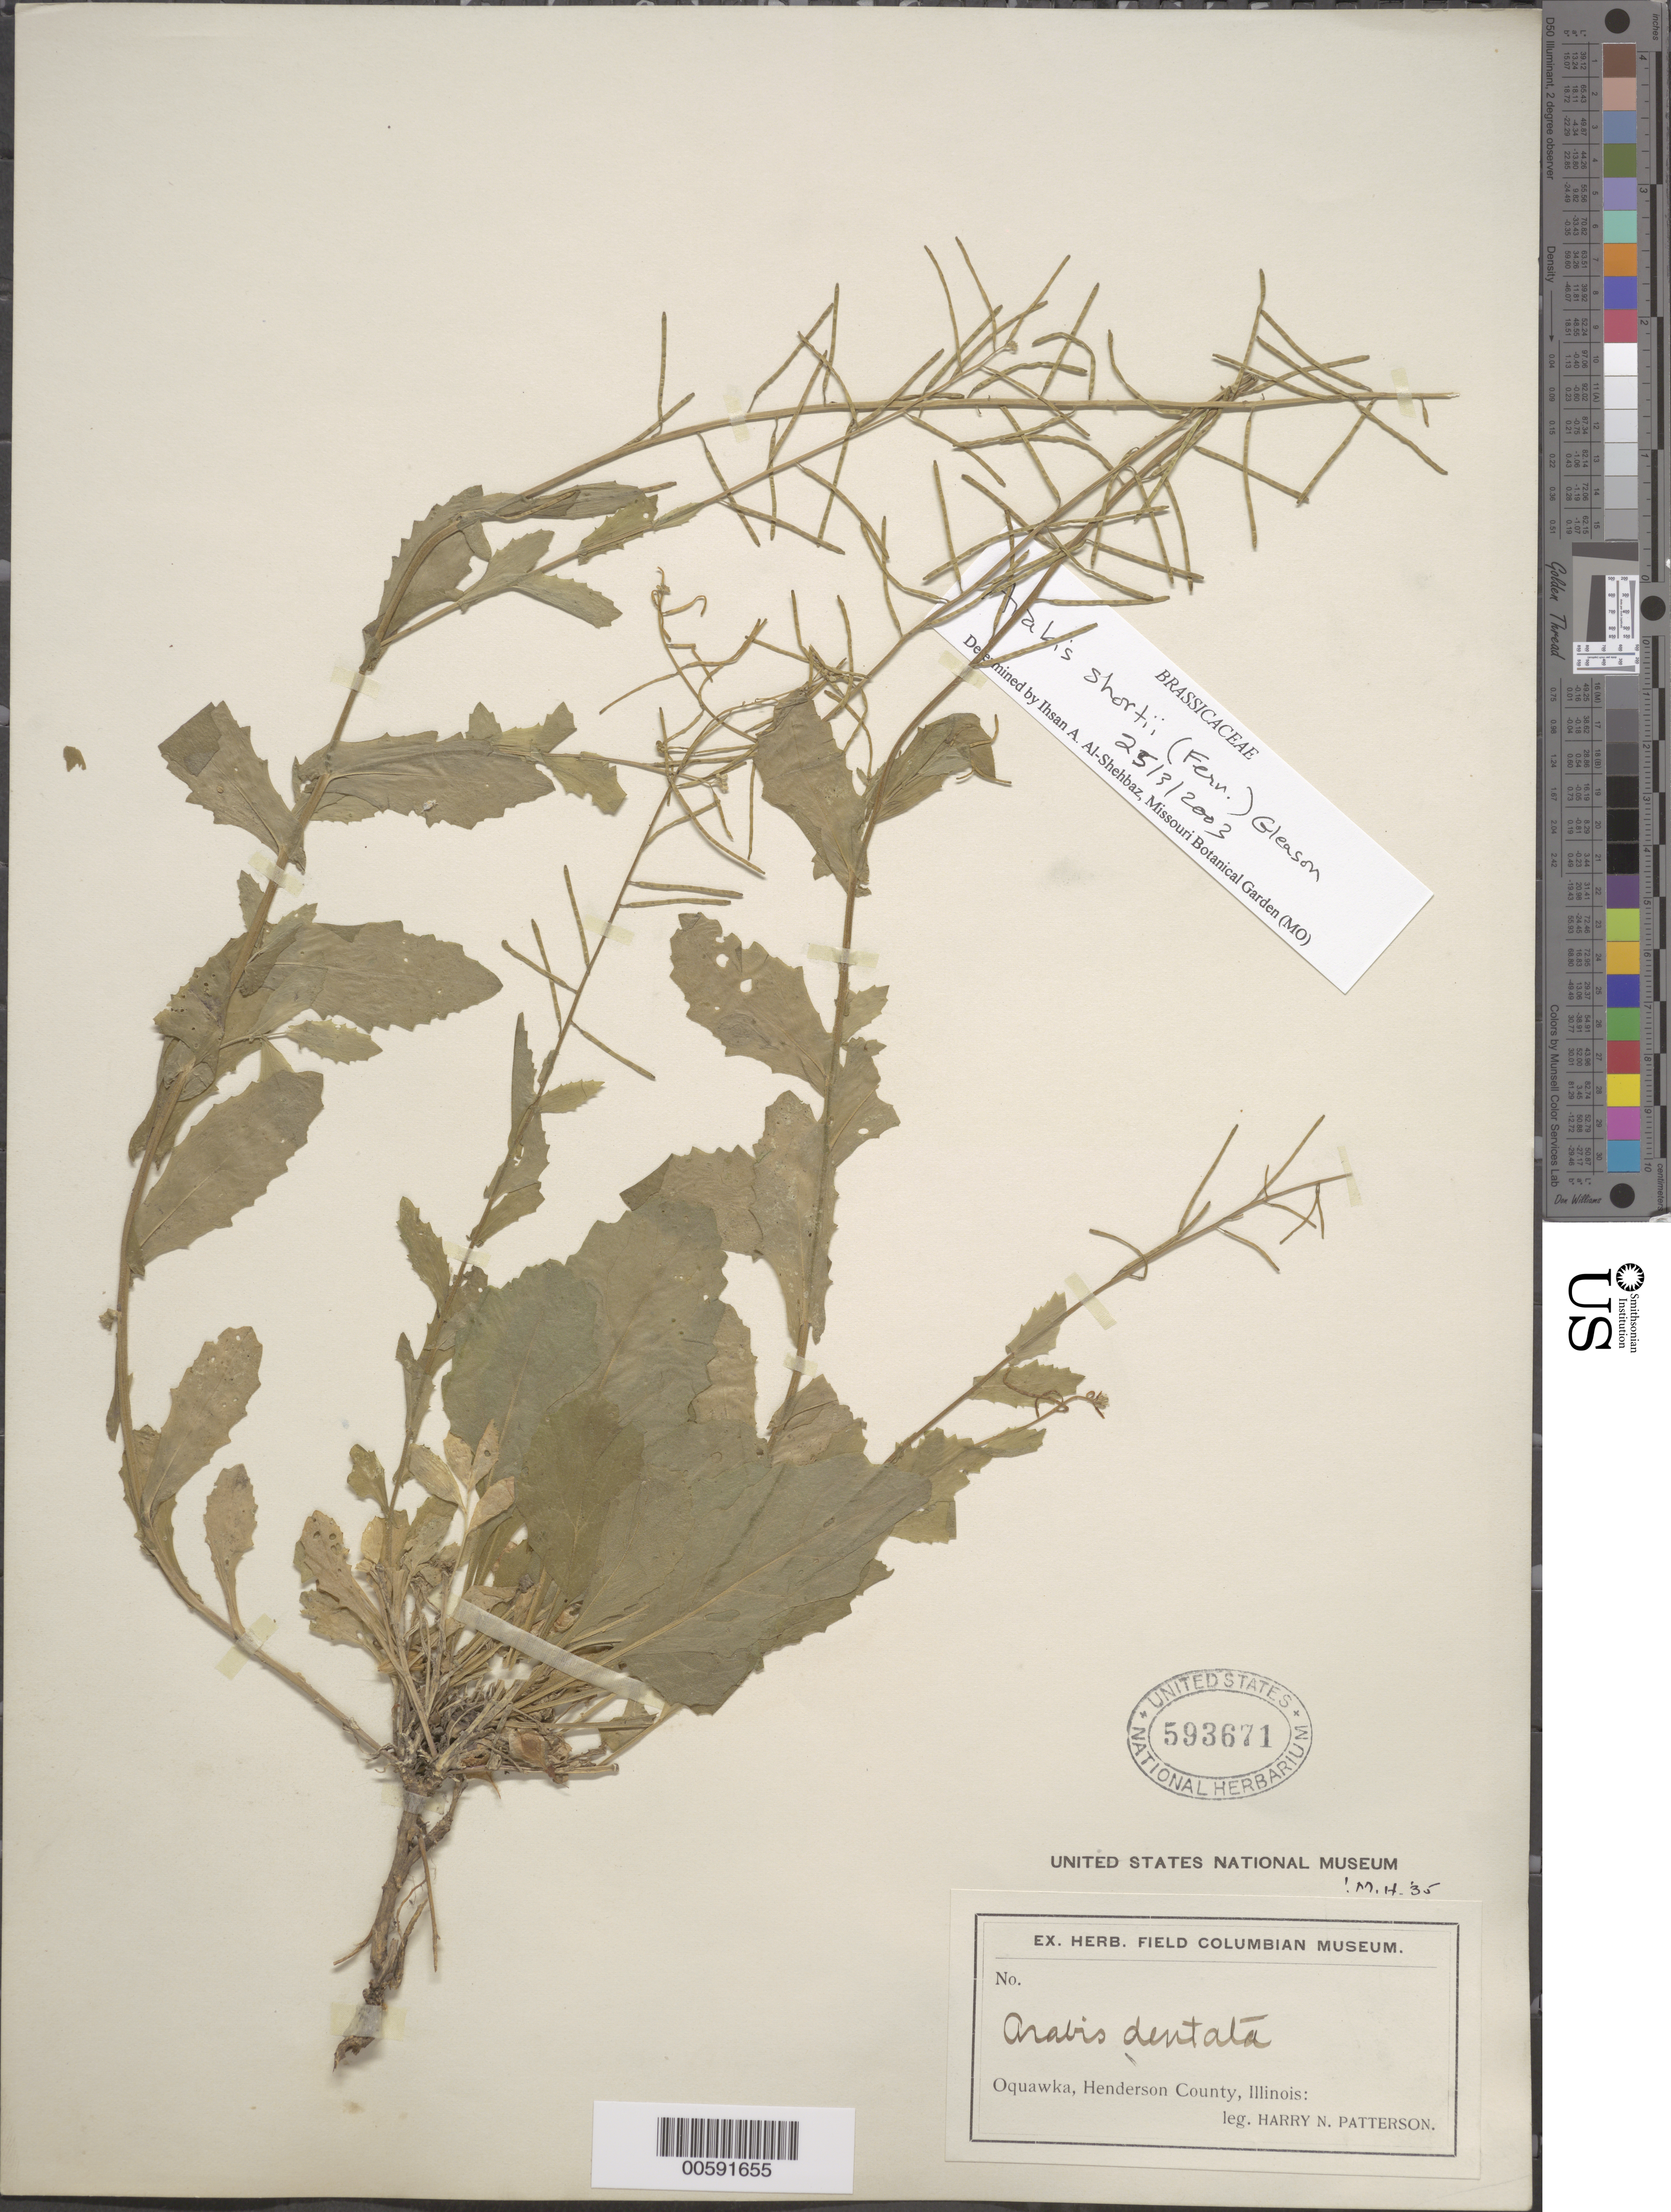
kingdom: Plantae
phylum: Tracheophyta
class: Magnoliopsida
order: Brassicales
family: Brassicaceae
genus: Arabis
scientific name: Arabis perstellata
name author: E.L. Braun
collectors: H. N. Patterson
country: United States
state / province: Illinois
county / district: Henderson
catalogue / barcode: US 593671